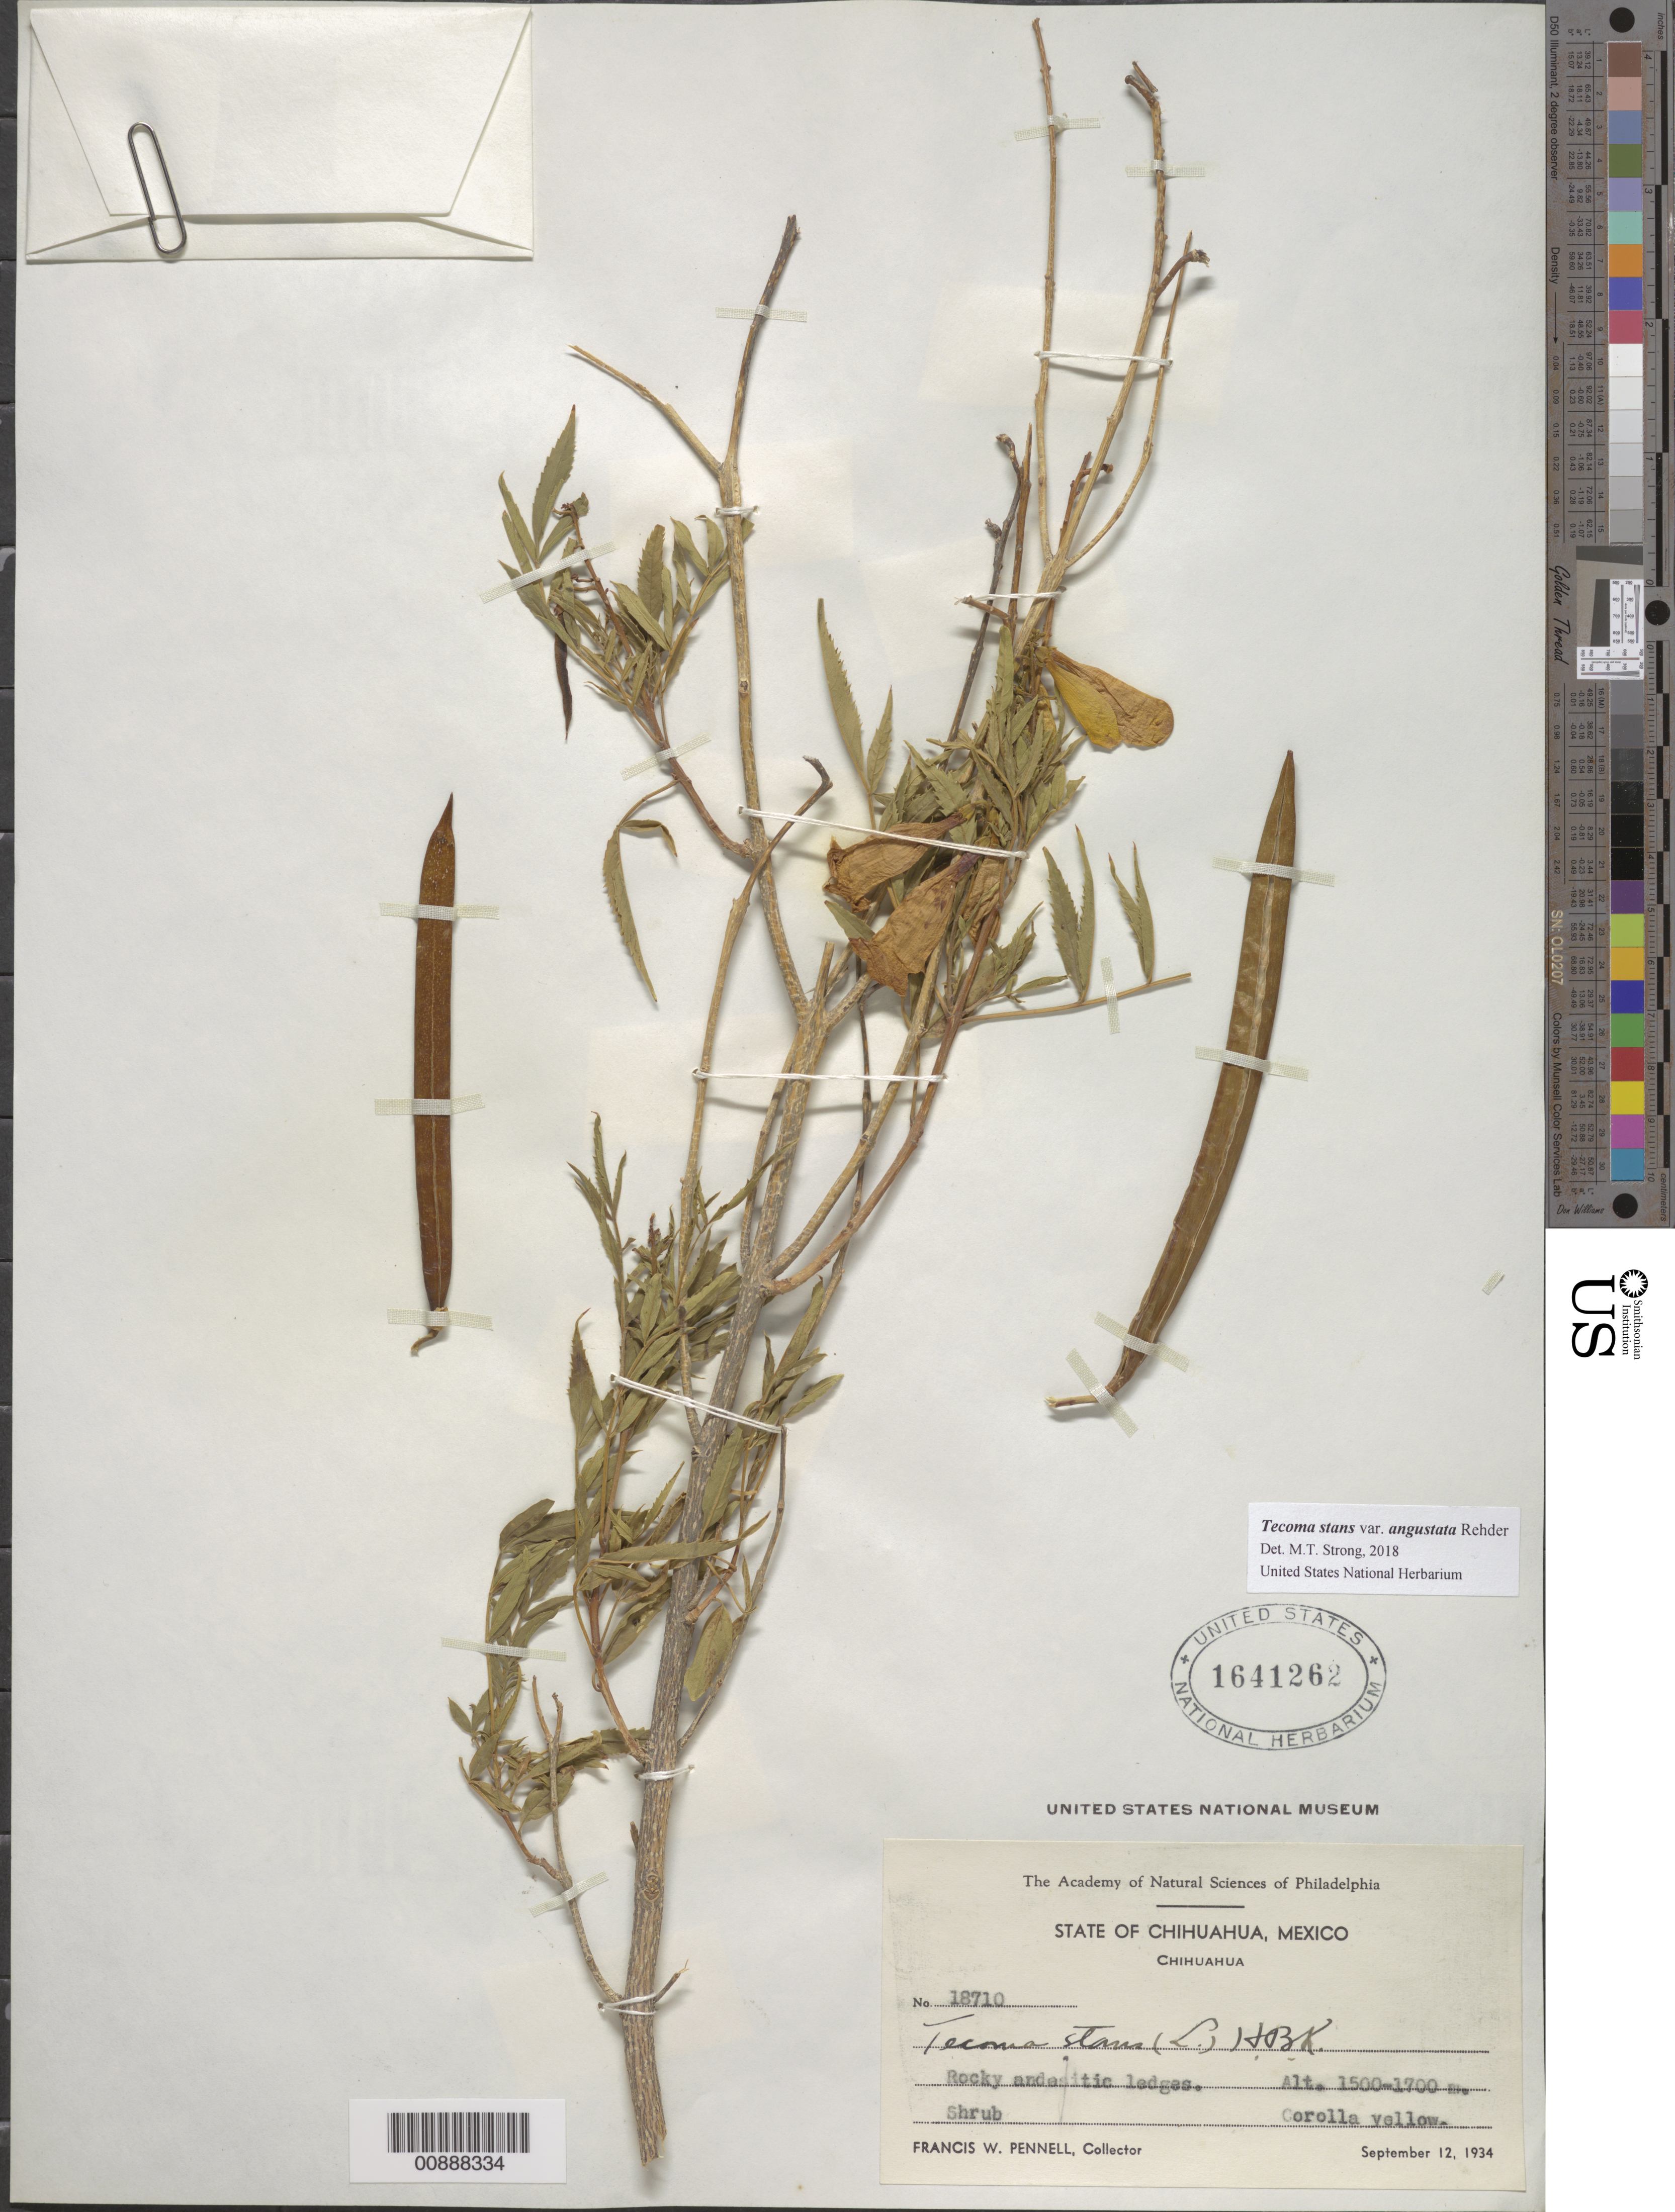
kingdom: Plantae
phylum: Tracheophyta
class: Magnoliopsida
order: Lamiales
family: Bignoniaceae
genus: Tecoma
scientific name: Tecoma stans var. angustata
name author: Rehder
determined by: Strong, M. T., (US), Smithsonian Institution - National Museum of Natural History (UNITED STATES)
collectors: F. W. Pennell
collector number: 18710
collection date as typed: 12 Sep 1934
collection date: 1934-09-12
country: Mexico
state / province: Chihuahua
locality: Chihuahua.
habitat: Rocky andesitic ledges.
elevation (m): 1700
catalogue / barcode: US 1641262